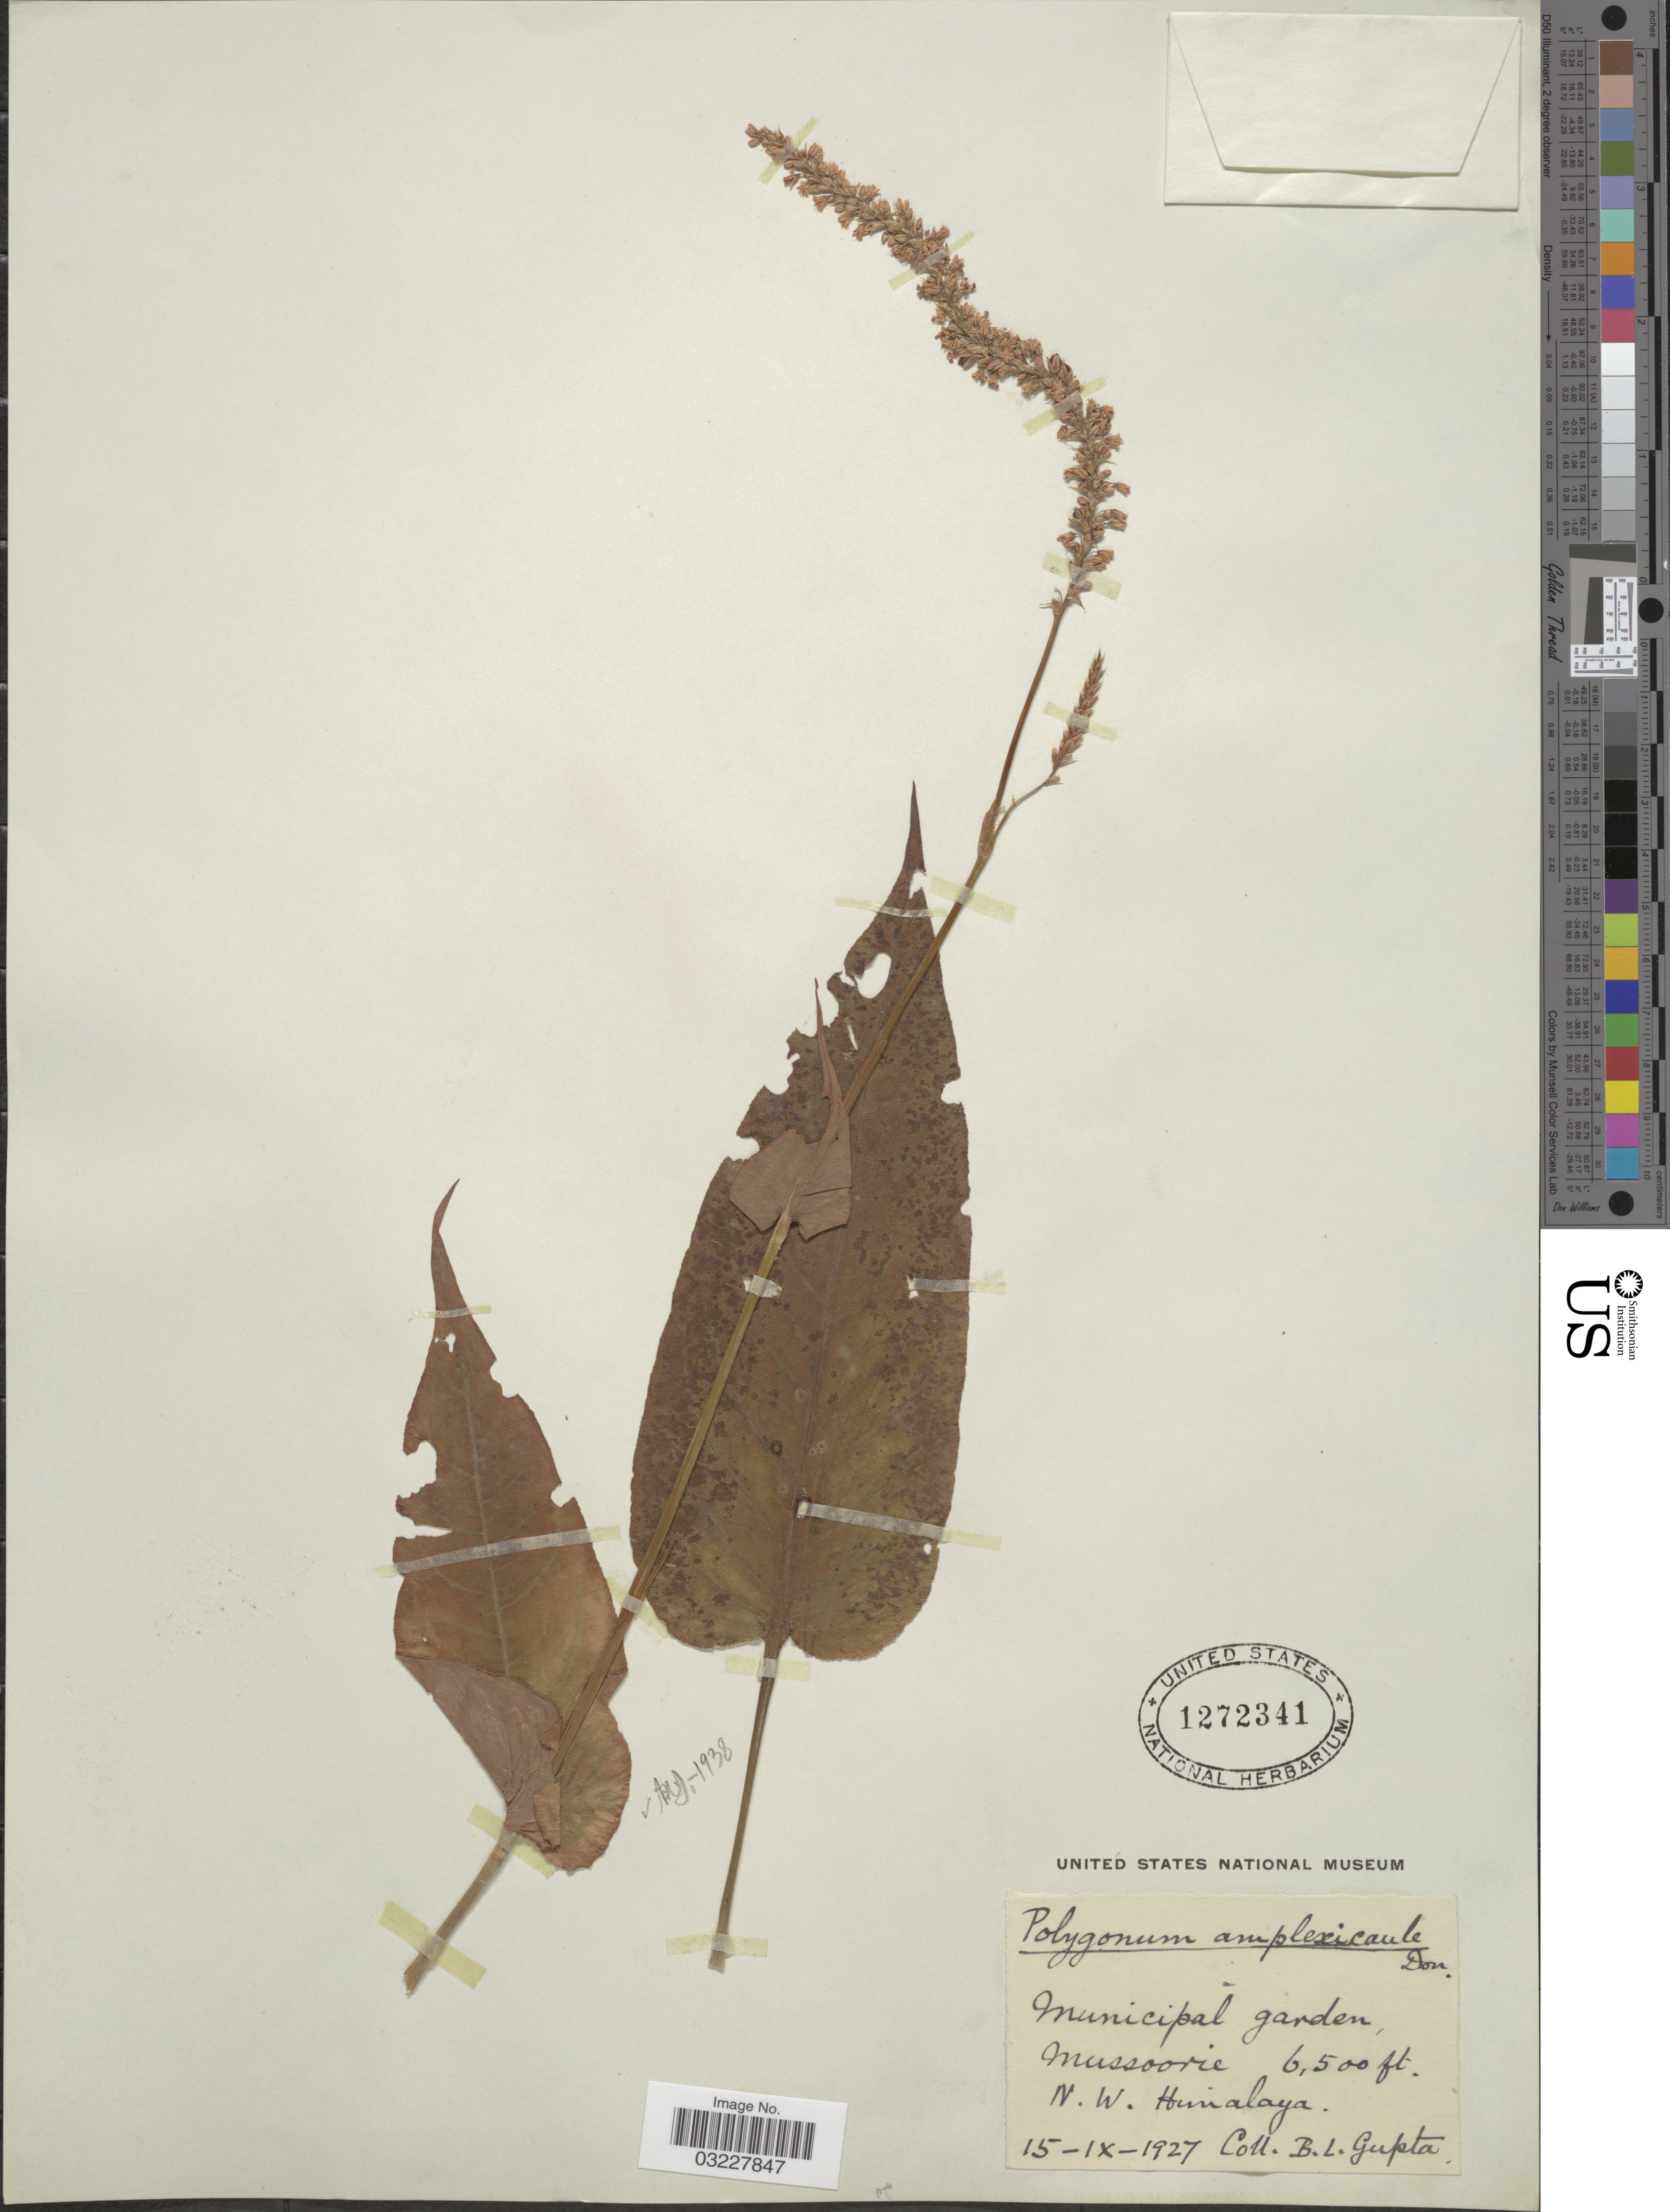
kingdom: Plantae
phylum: Tracheophyta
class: Magnoliopsida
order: Caryophyllales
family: Polygonaceae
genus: Bistorta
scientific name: Bistorta amplexicaulis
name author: (D. Don) Greene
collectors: B. L. Gupta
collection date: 1927-09-15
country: India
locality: Municipal Garden, Mussoorie. N. W. Himalaya.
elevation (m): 1981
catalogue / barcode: US 1272341